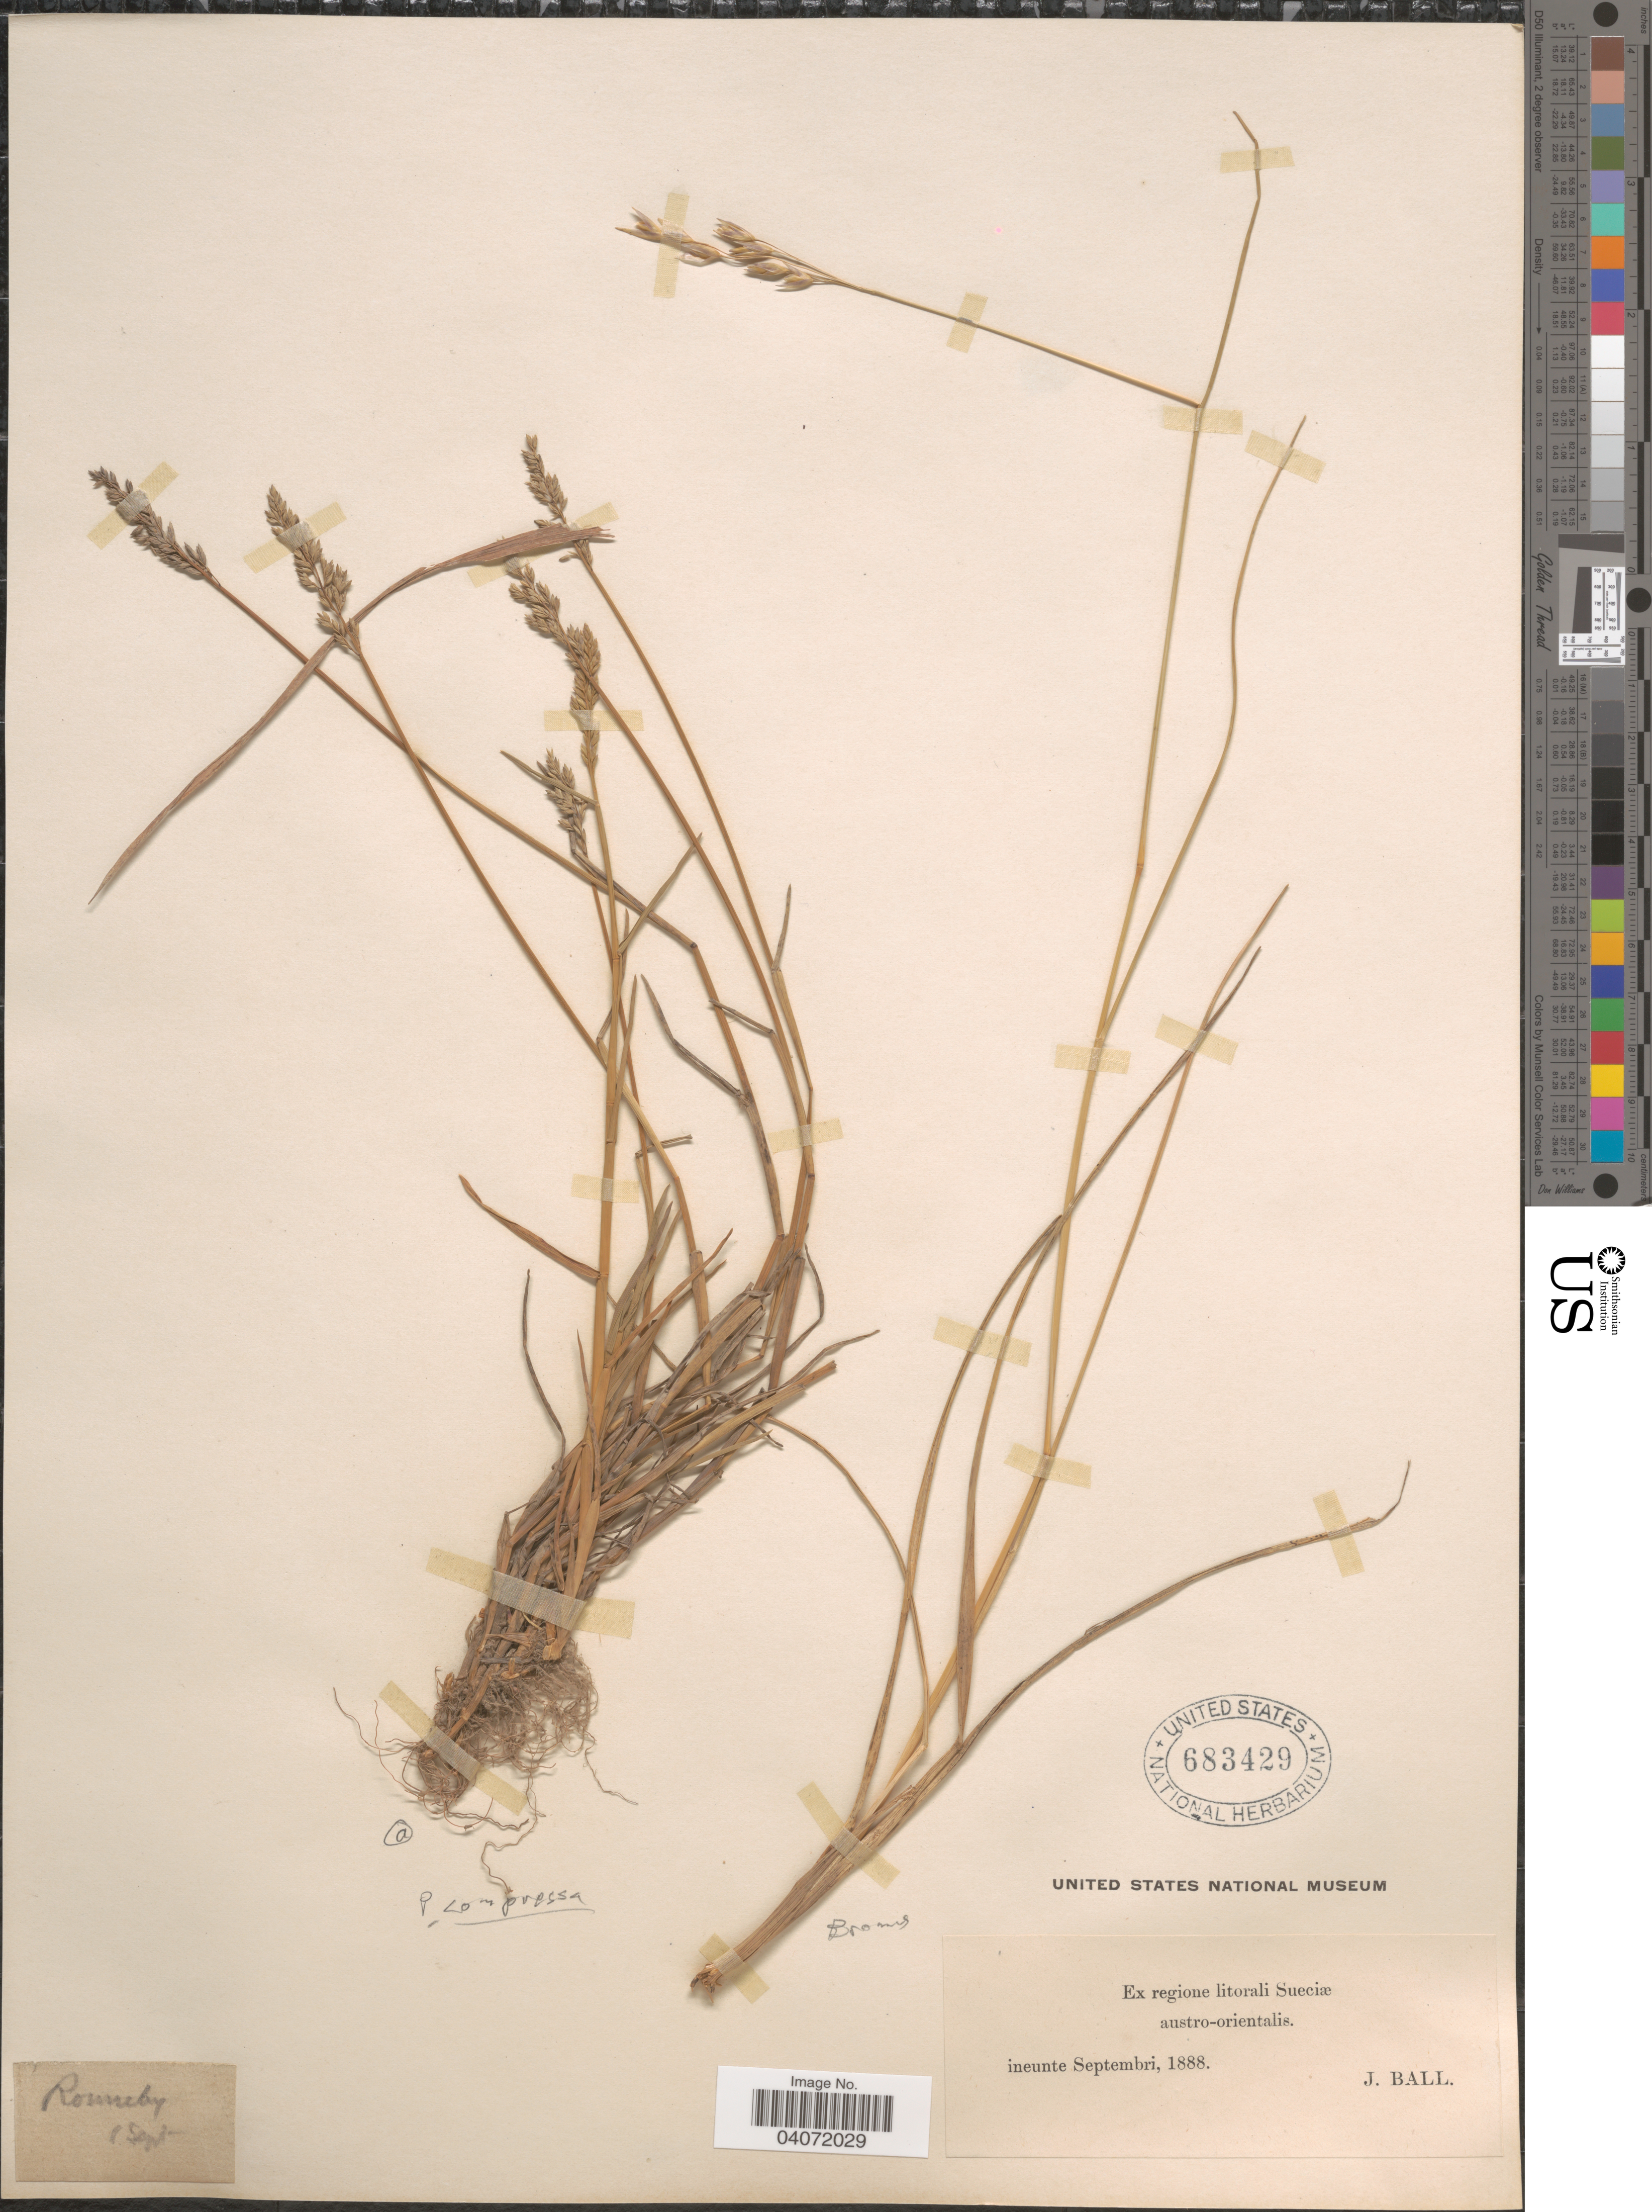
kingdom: Plantae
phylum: Tracheophyta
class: Liliopsida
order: Poales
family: Poaceae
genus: Poa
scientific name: Poa compressa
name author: L.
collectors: J. Ball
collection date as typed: ineunte Septembri. 1888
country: Sweden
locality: Ex regione litorali Sueciæ austro-orientalis.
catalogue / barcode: US 683429